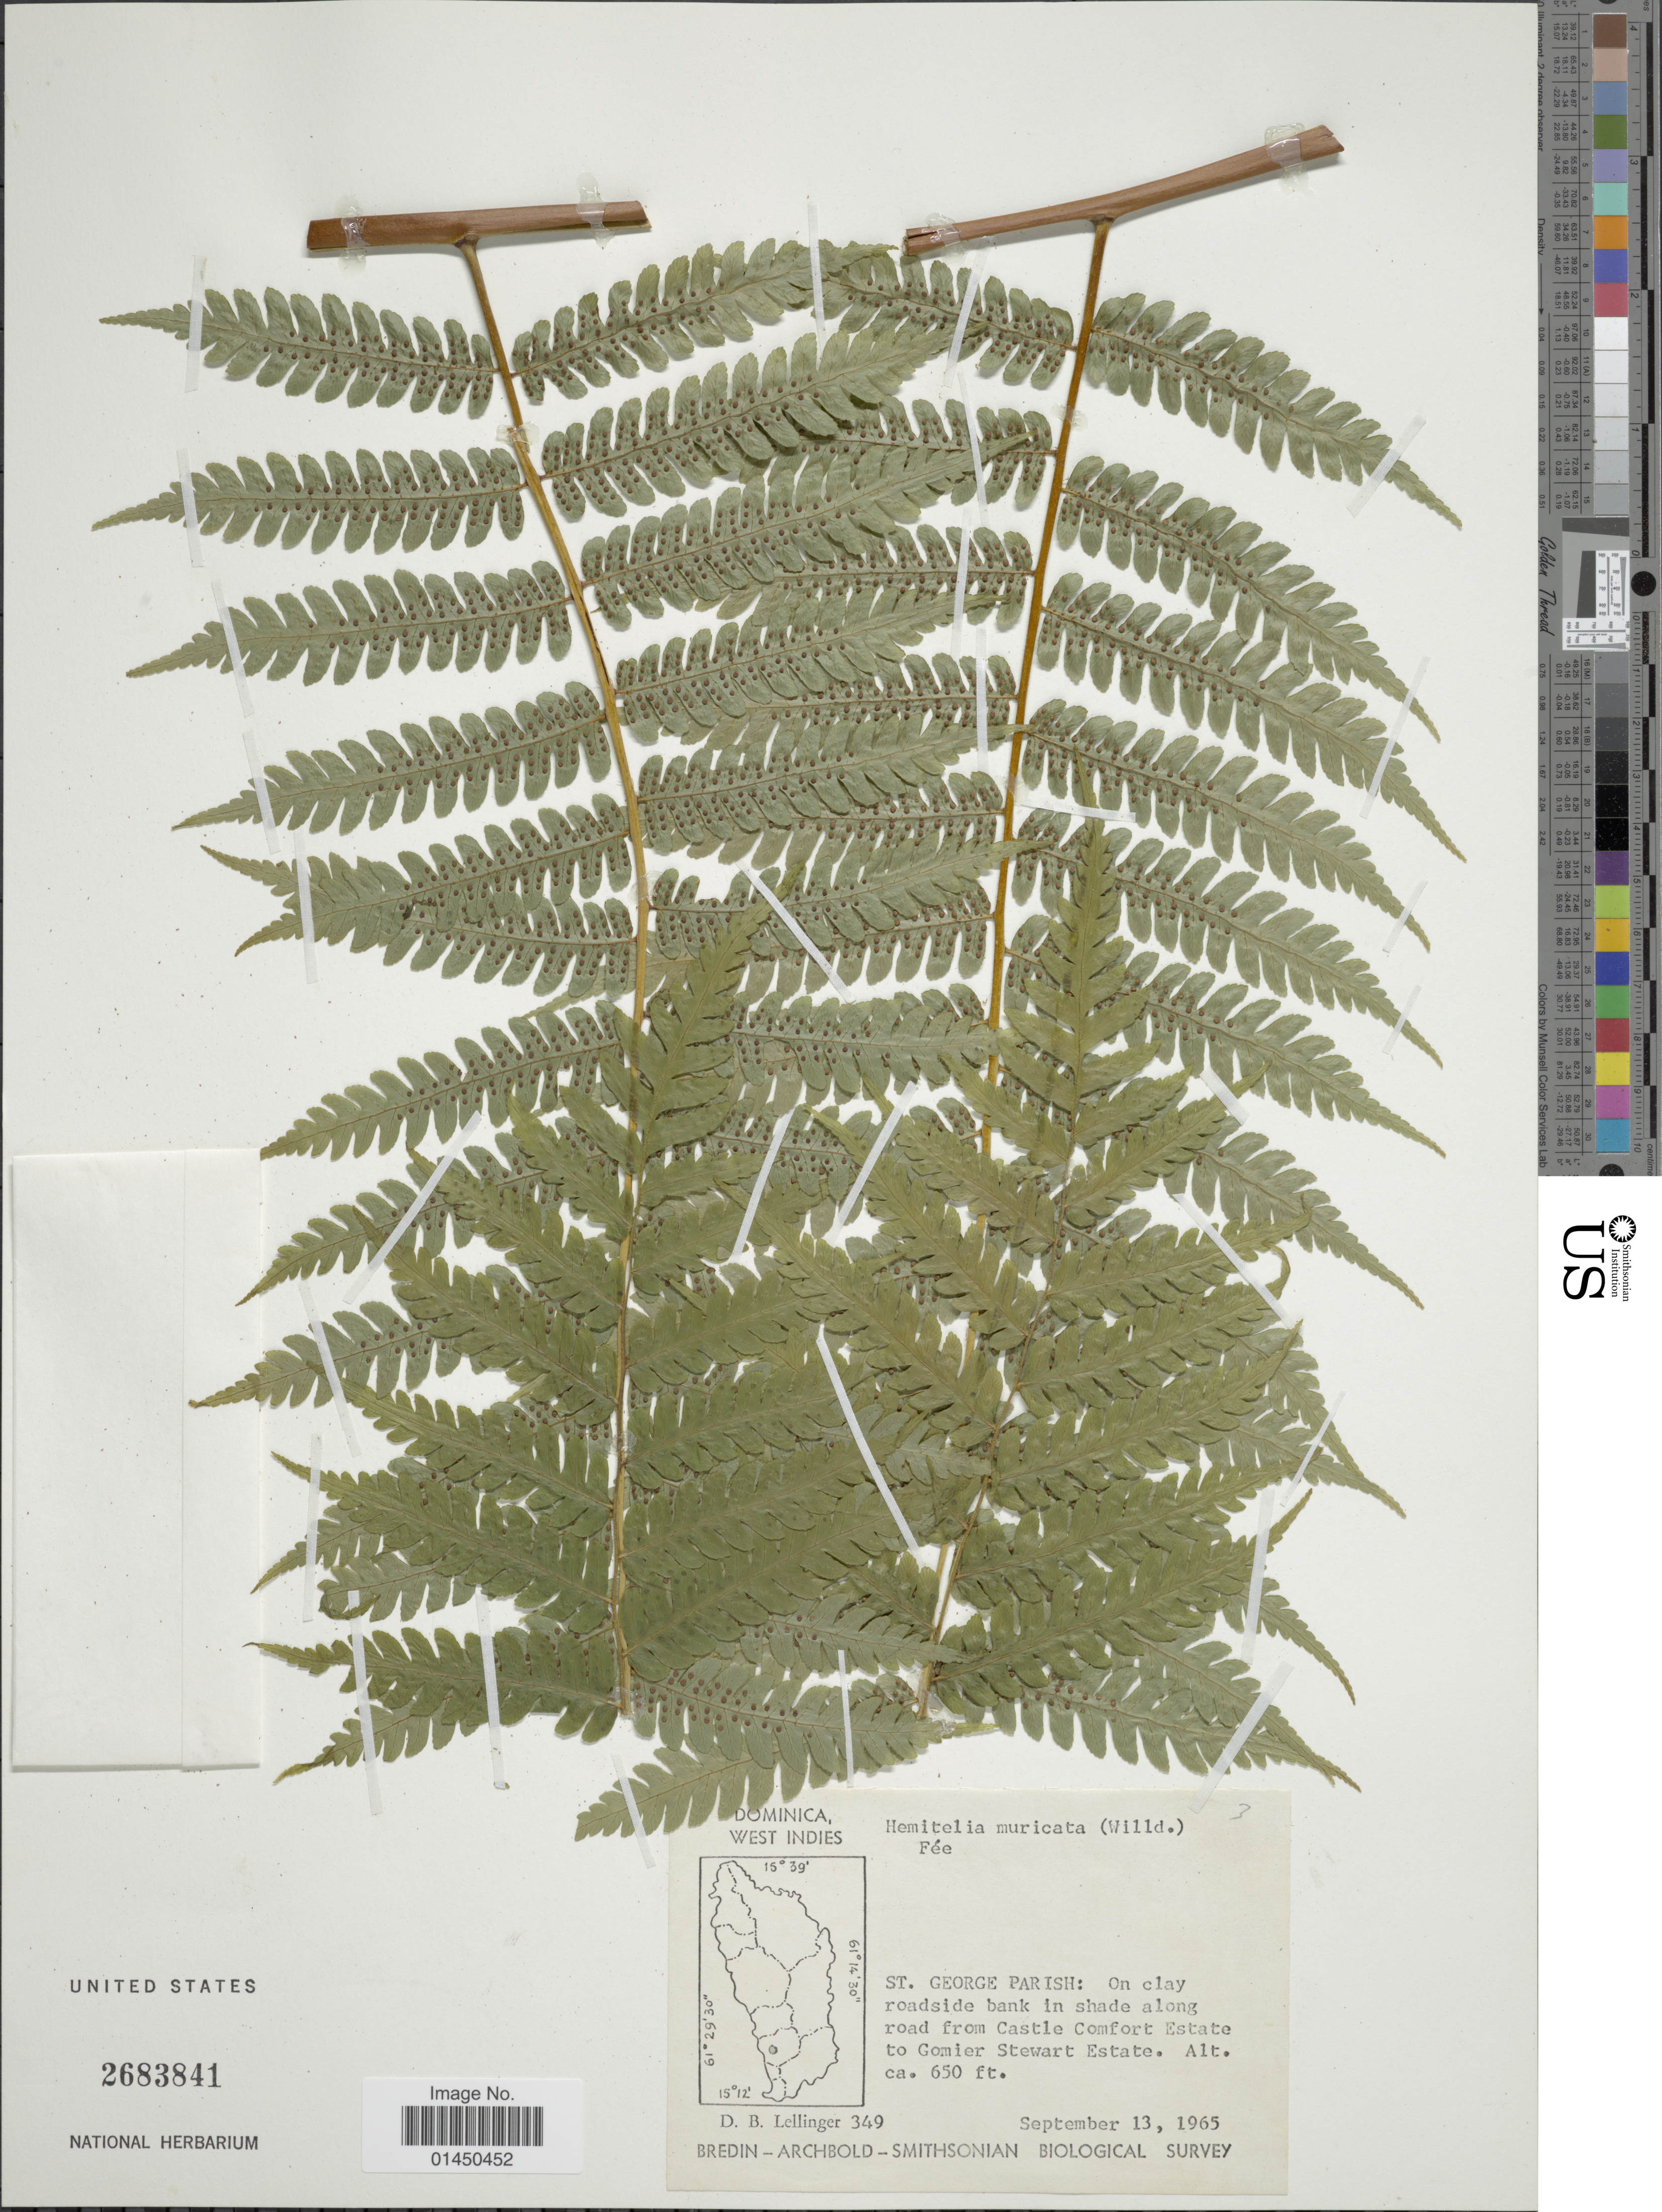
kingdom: Plantae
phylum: Tracheophyta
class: Polypodiopsida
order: Cyatheales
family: Cyatheaceae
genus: Cyathea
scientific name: Cyathea muricata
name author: (Willd.) Fée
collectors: D. B. Lellinger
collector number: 349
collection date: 1965-09-13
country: Dominica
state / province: St. George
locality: On clay roadside bank in shade along road from Castle Comfort Estate to Gomier Stewart Estate.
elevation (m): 198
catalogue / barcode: US 2683841